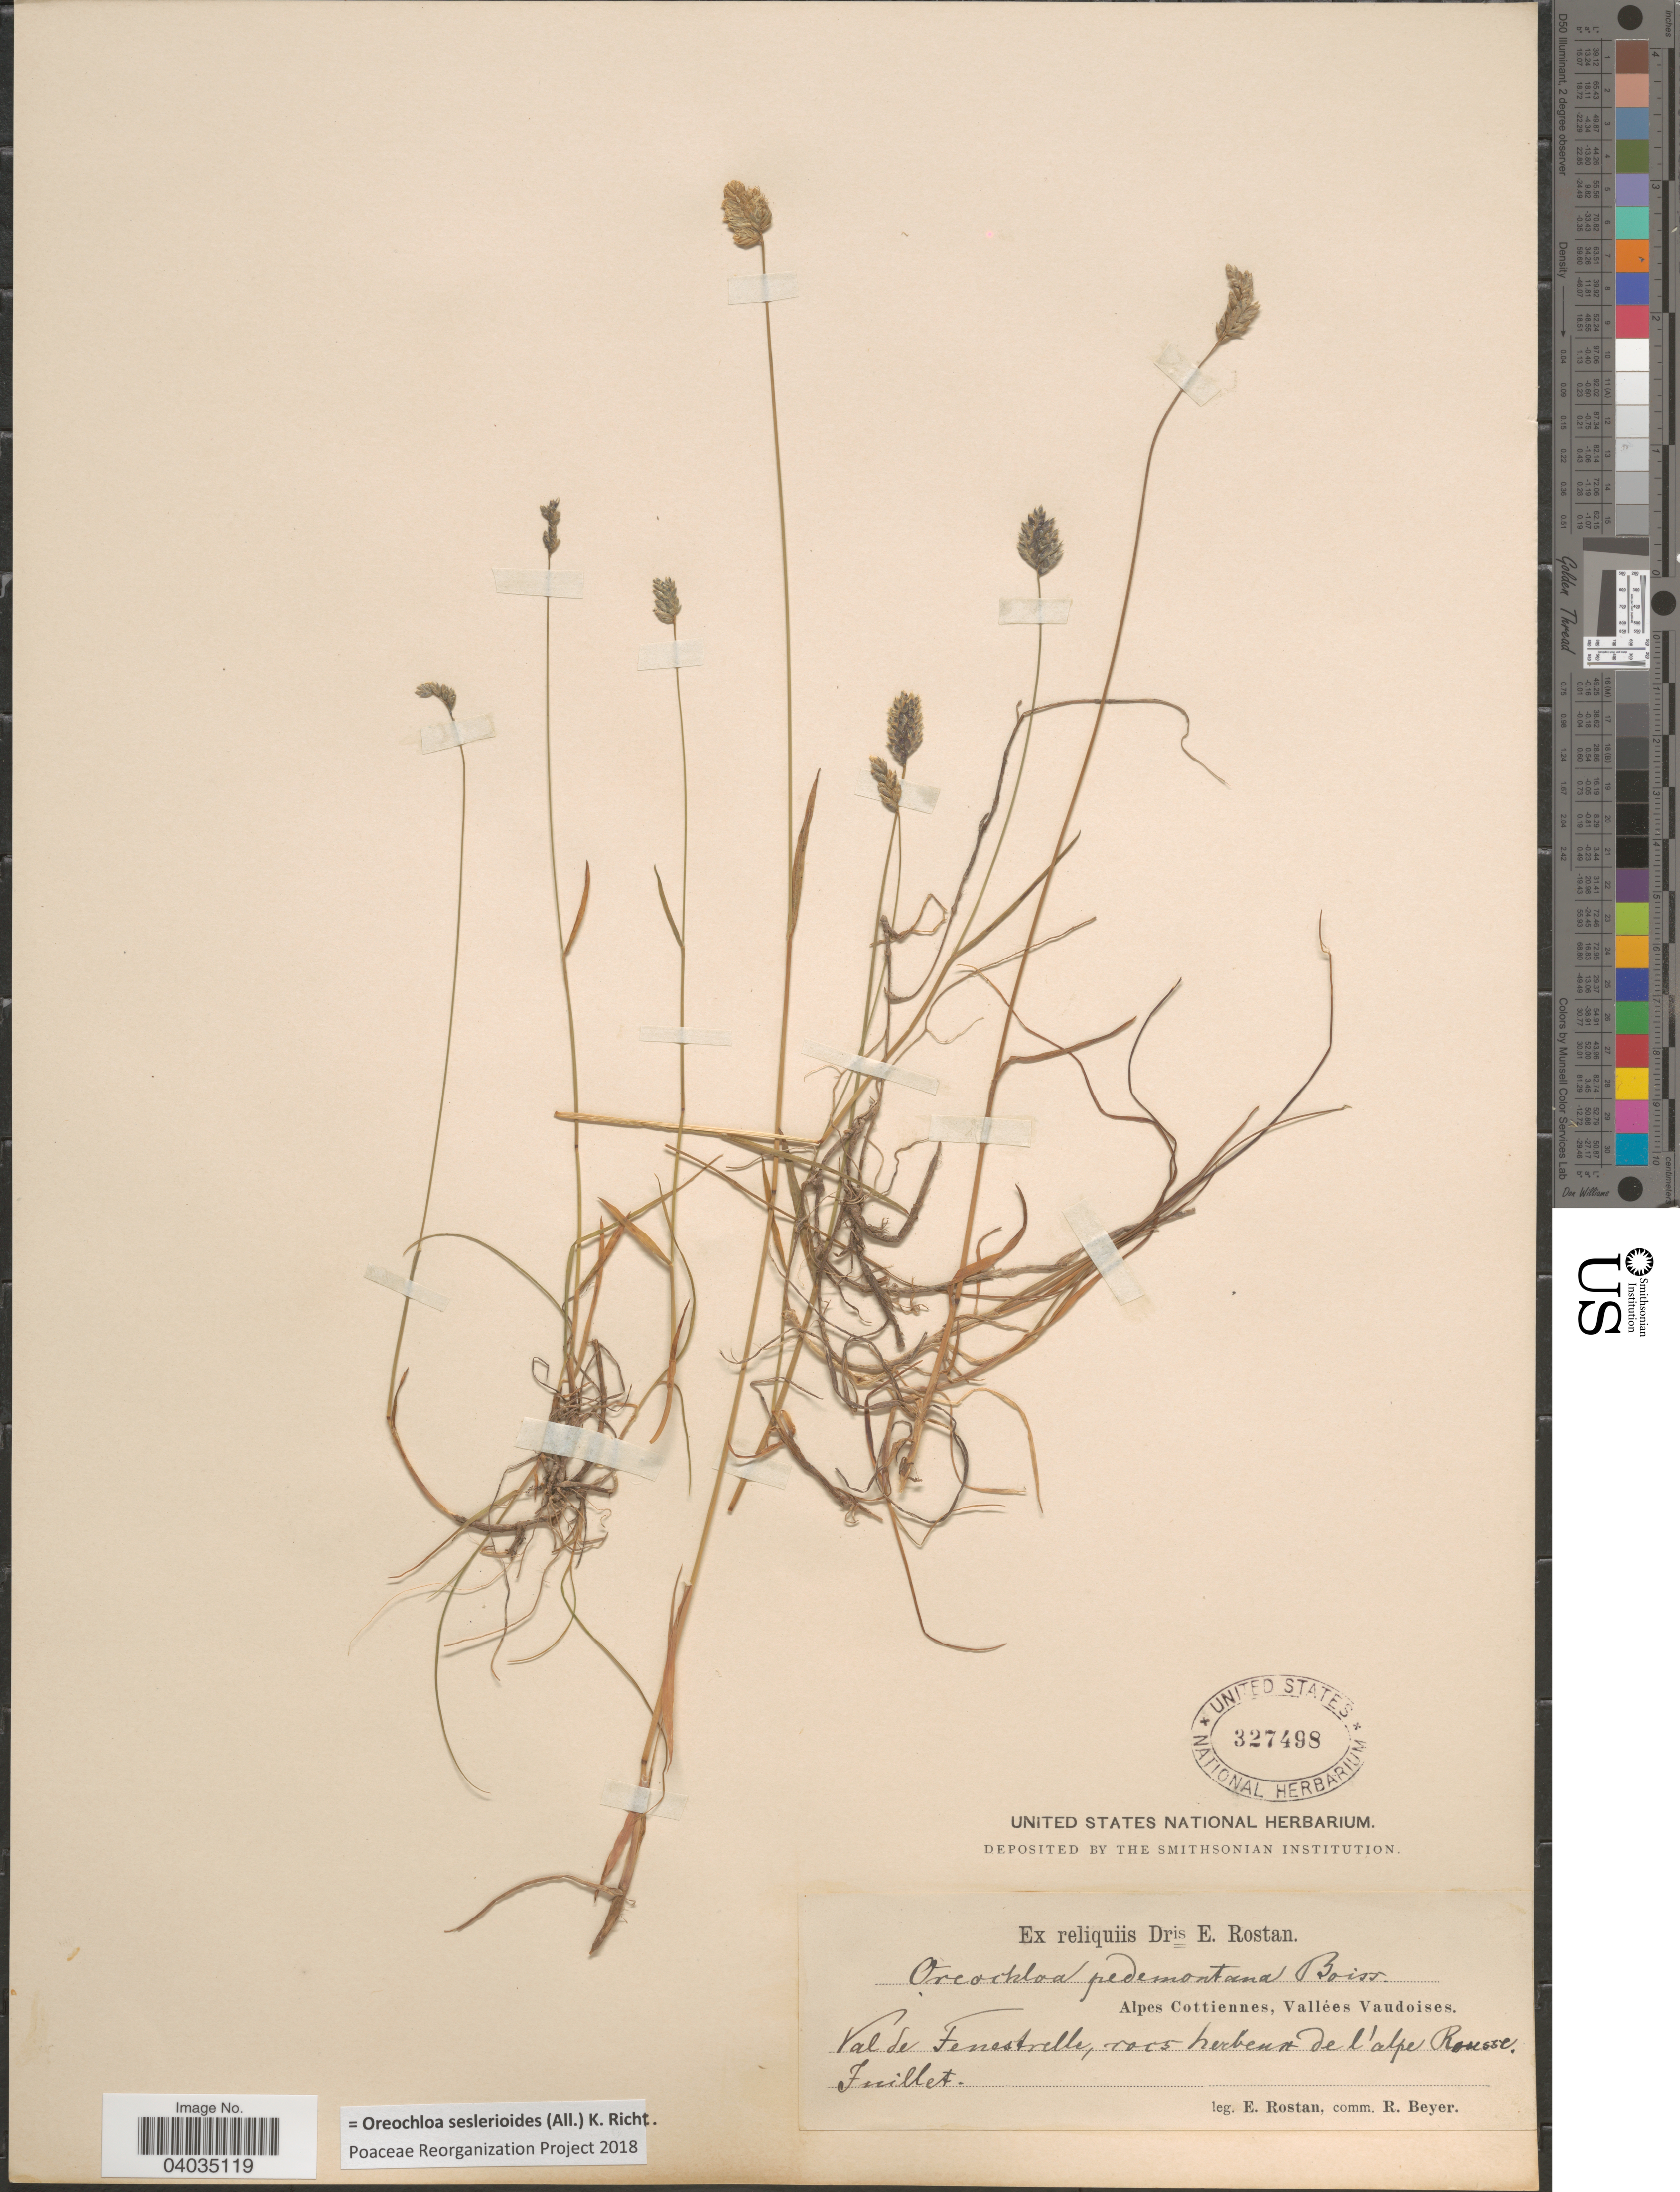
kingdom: Plantae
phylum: Tracheophyta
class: Liliopsida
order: Poales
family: Poaceae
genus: Oreochloa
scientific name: Oreochloa seslerioides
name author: (All.) K. Richt.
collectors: E. Rostan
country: Switzerland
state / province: Vaud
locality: Alpes Cottiennes, Vallées Vaudoises. Val de Fenestrelle, rocs herberia de l'alpe Rousse.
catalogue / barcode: US 327498